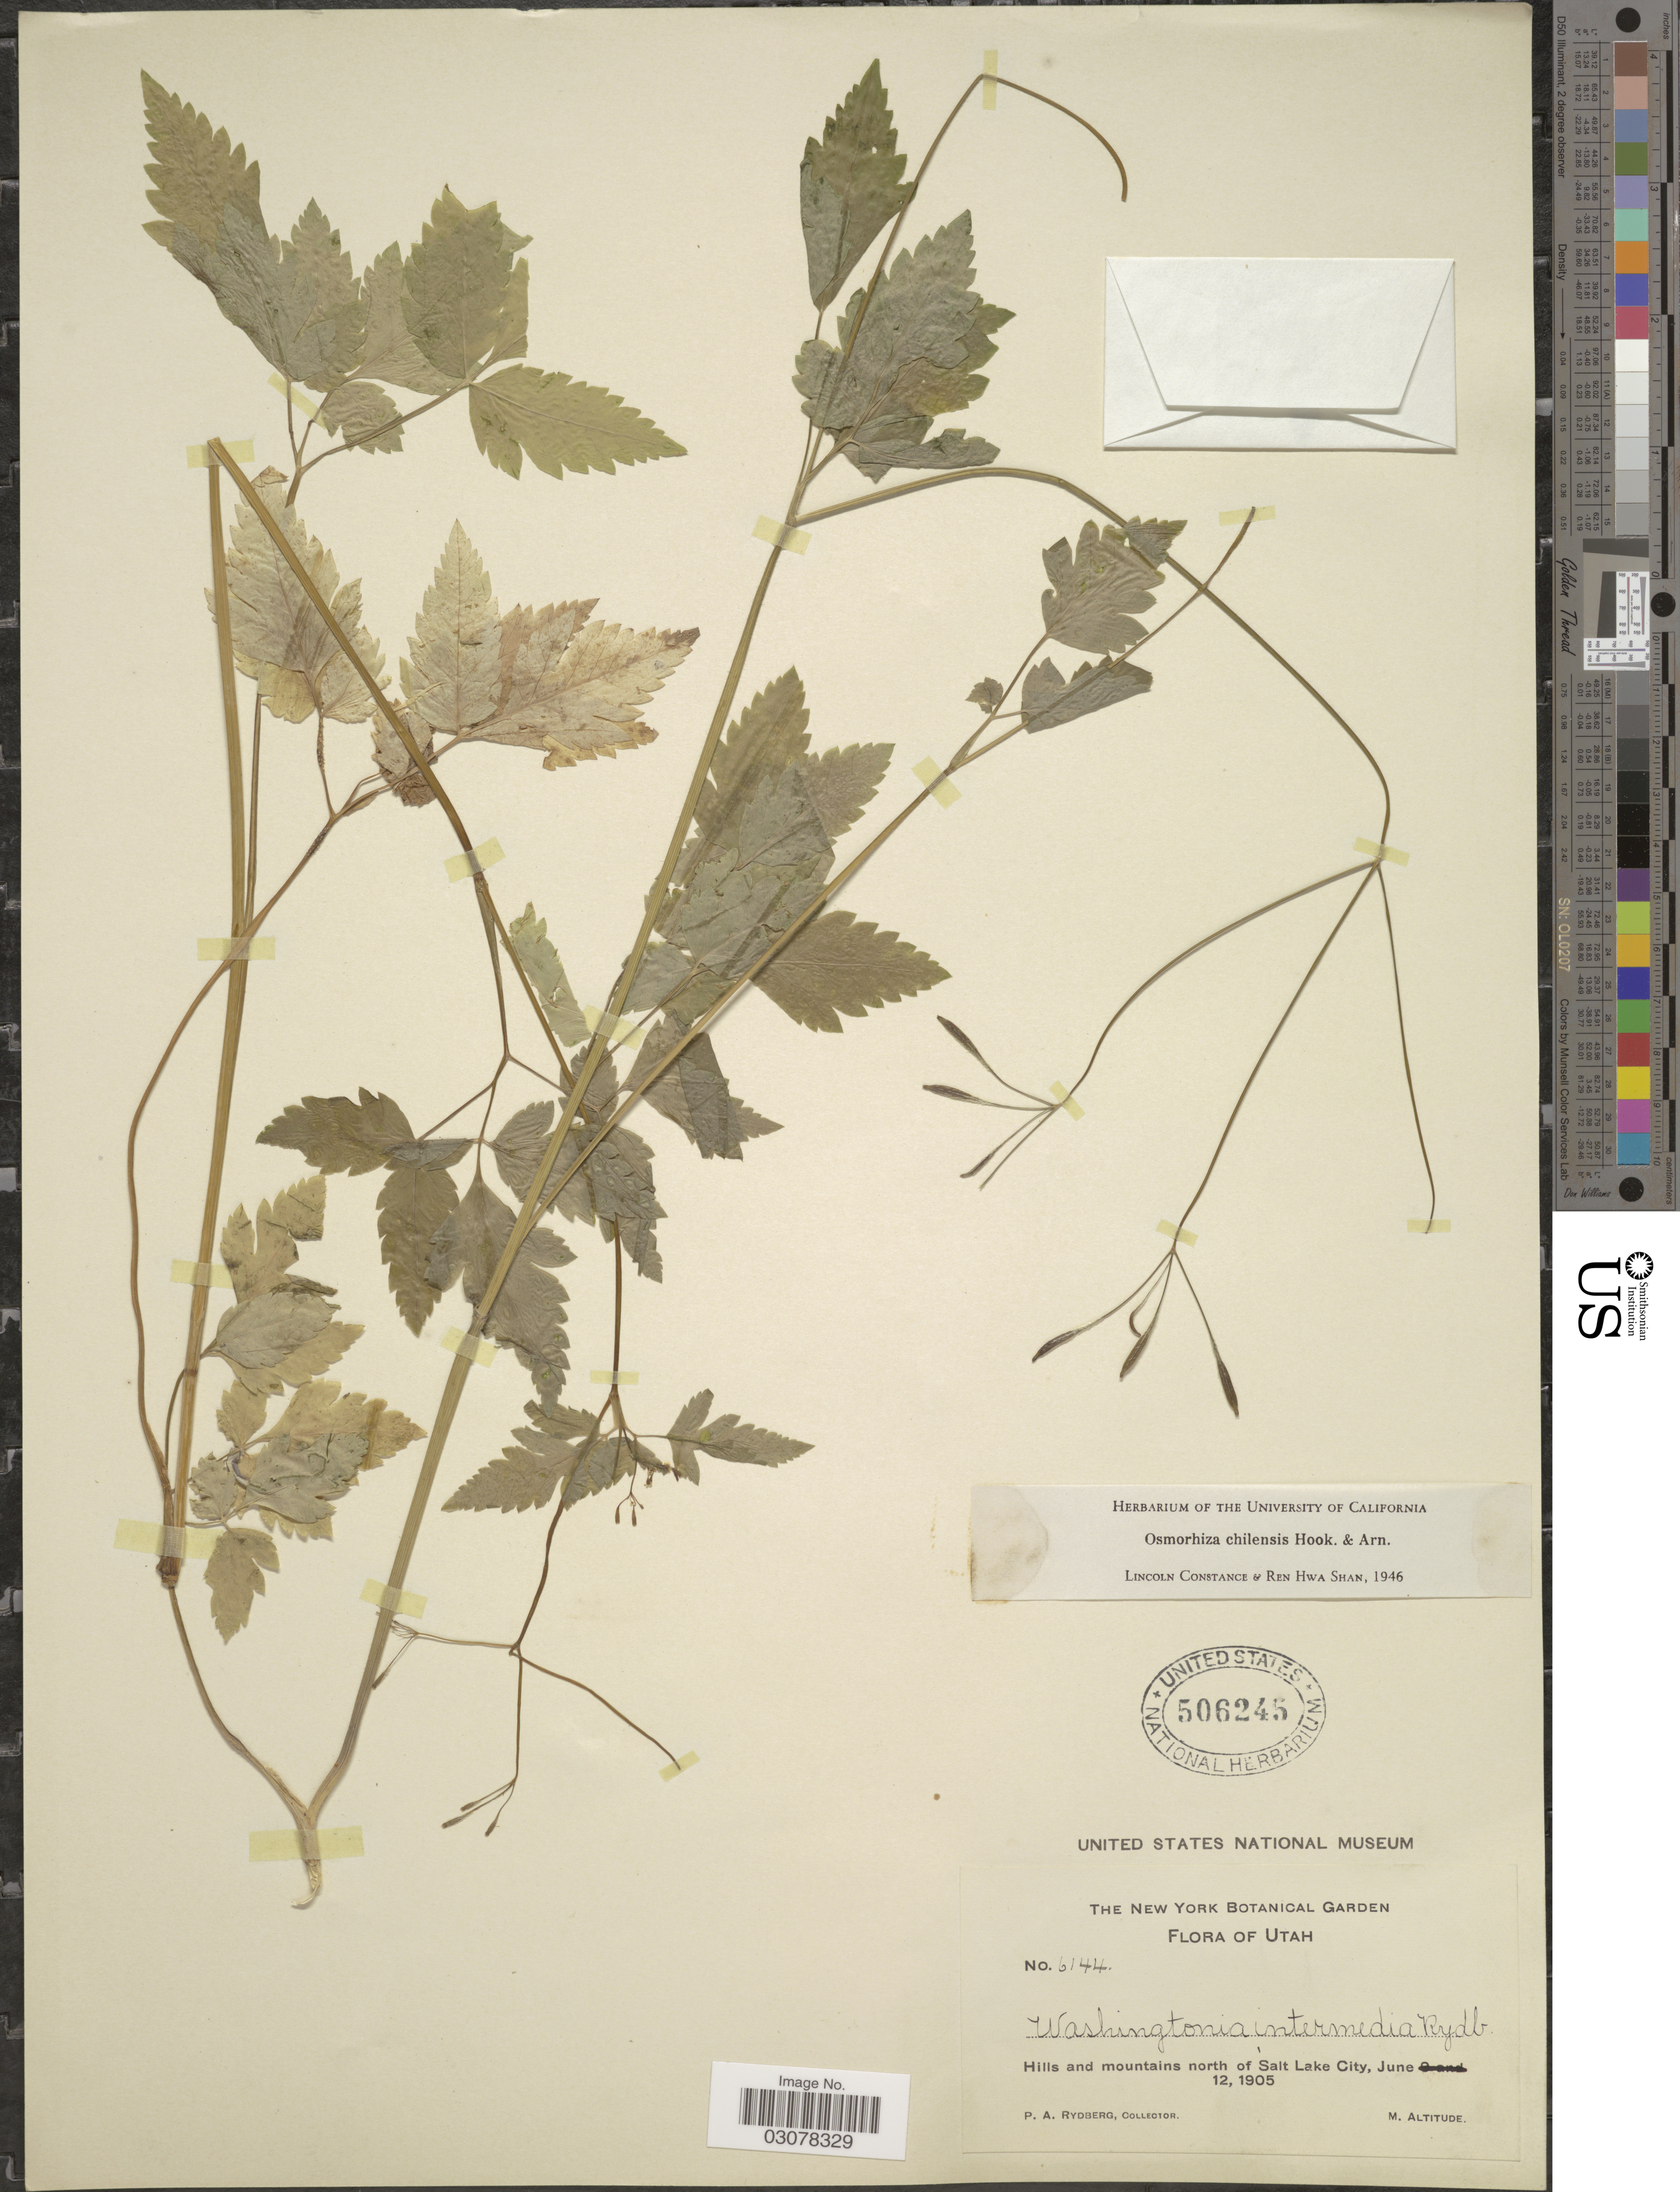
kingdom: Plantae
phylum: Tracheophyta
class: Magnoliopsida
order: Apiales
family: Apiaceae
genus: Osmorhiza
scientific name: Osmorhiza chilensis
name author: Hook. & Arn.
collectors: P. A. Rydberg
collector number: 6144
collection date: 1905-06-12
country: United States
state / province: Utah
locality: Hills and mountains north of Salt Lake City.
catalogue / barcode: US 506245